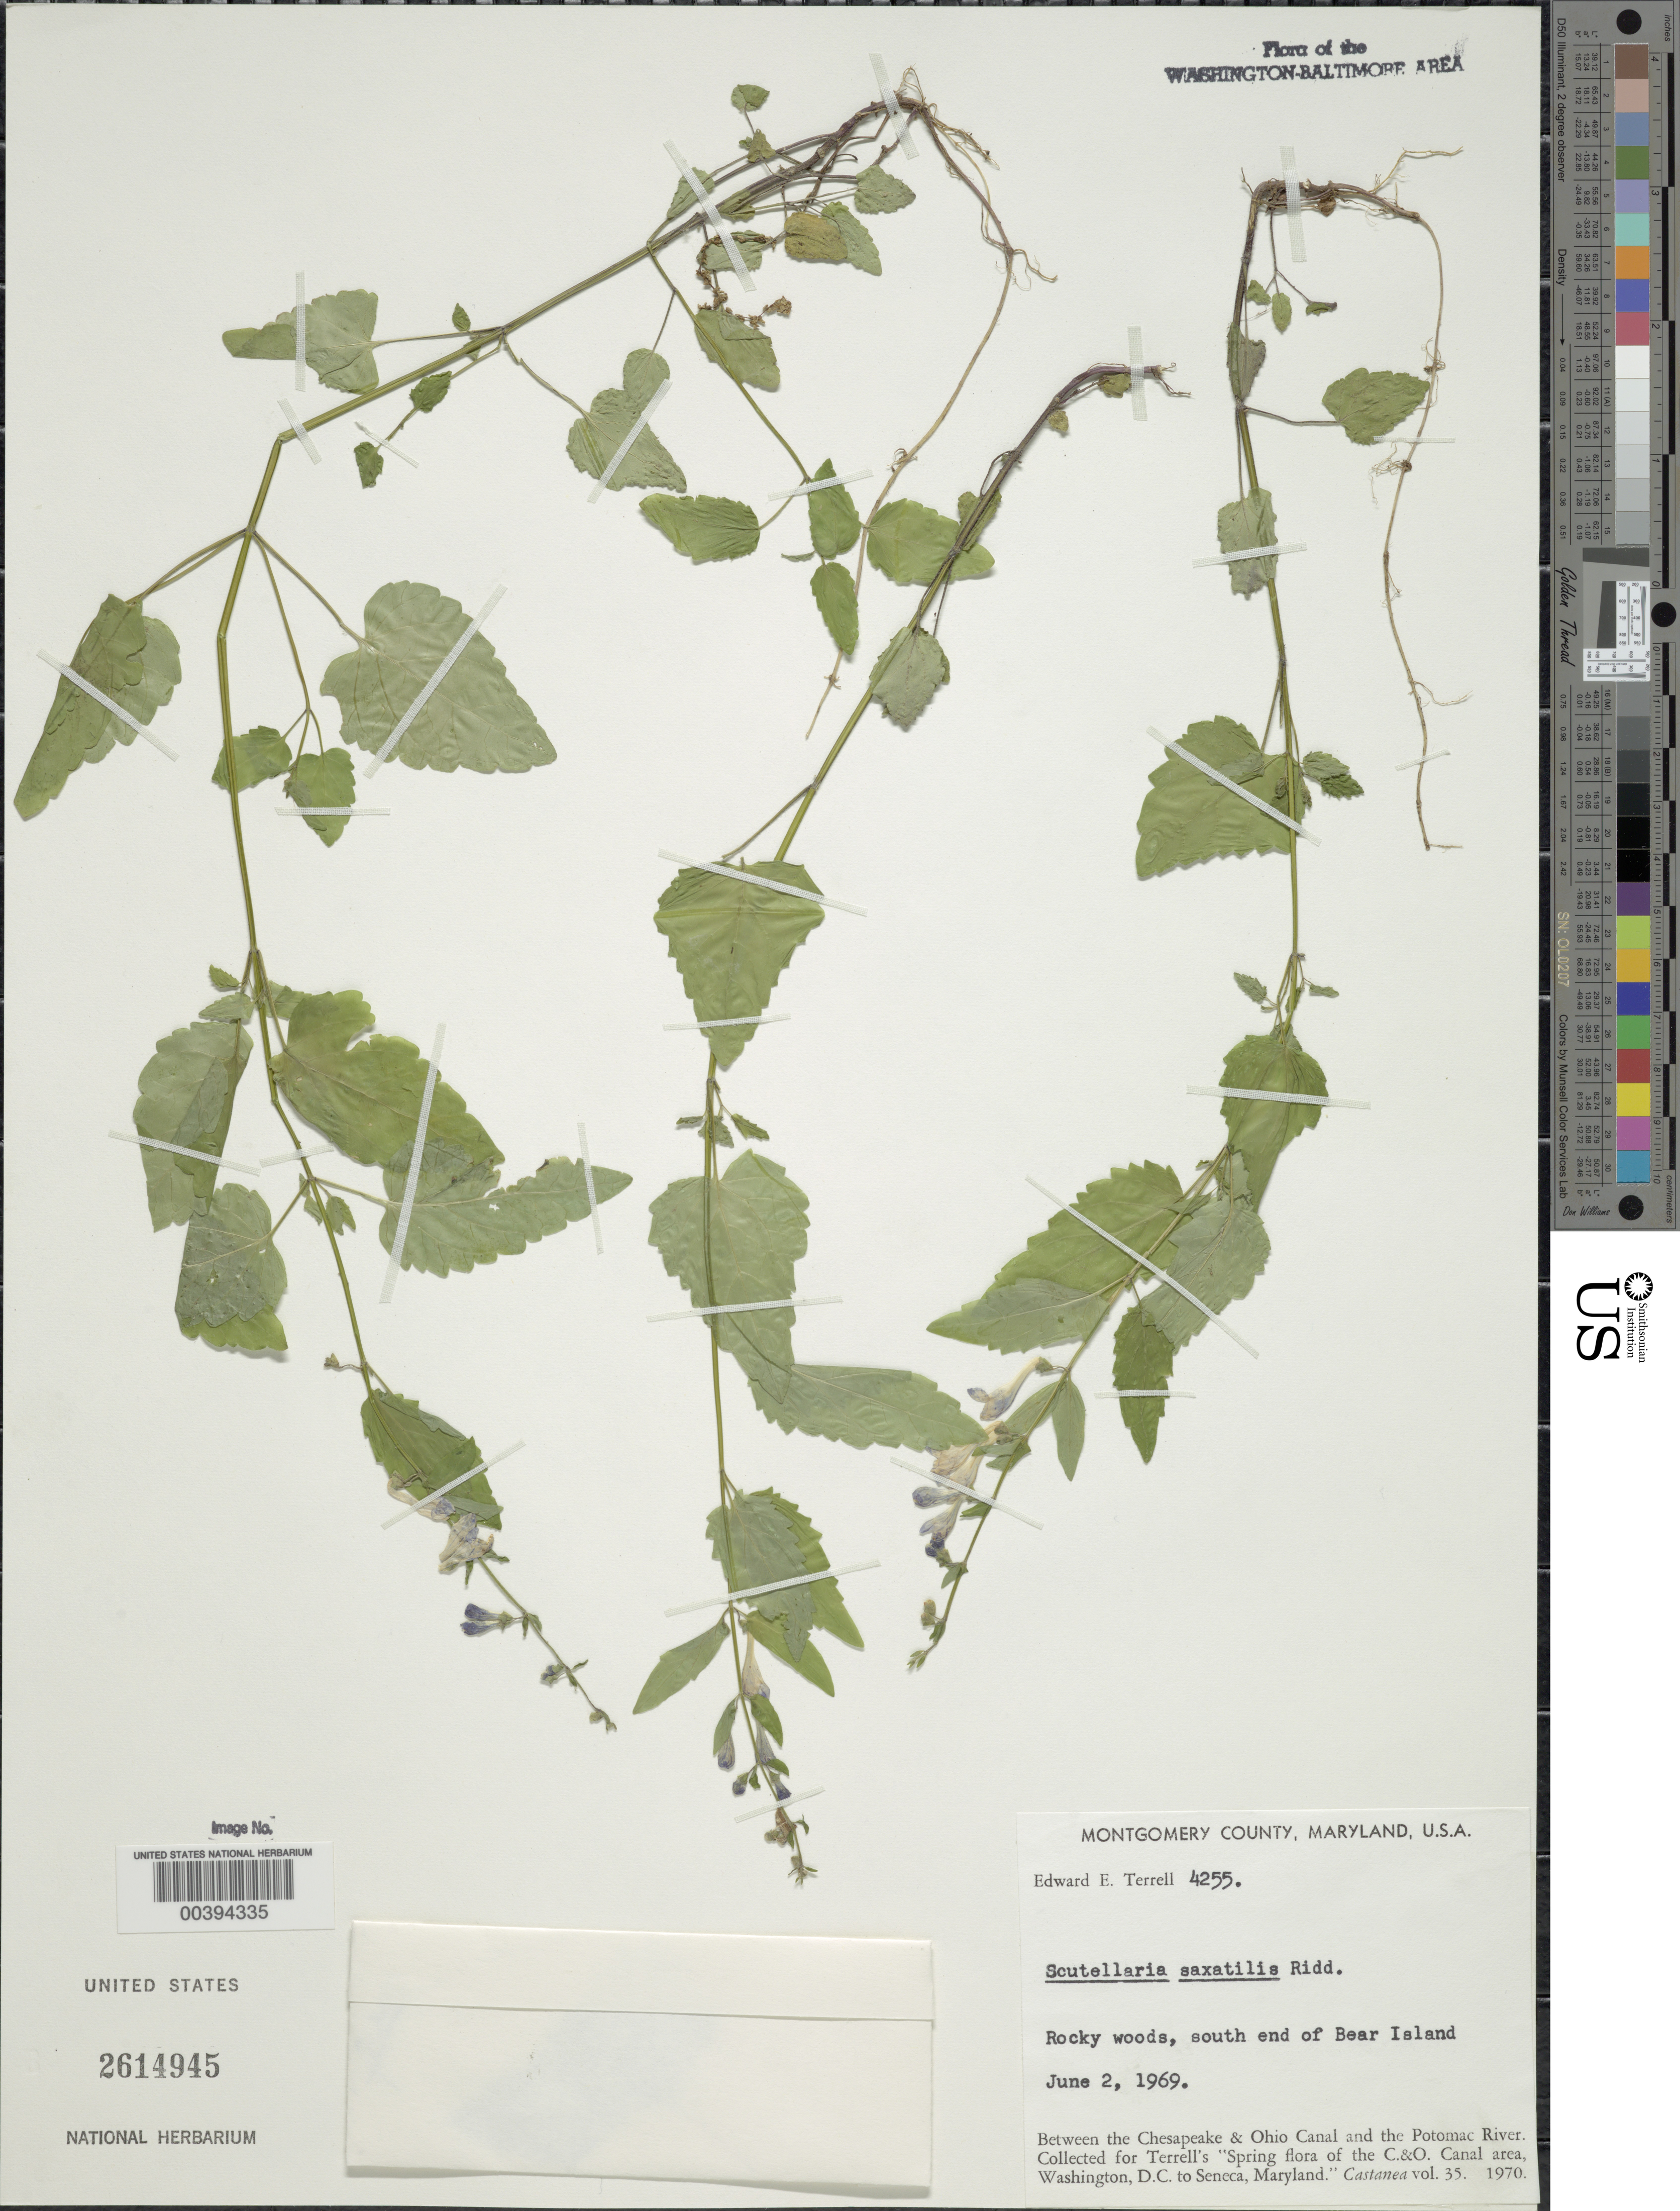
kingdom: Plantae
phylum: Tracheophyta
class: Magnoliopsida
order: Lamiales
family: Lamiaceae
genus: Scutellaria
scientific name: Scutellaria saxatilis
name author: Riddell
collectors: E. E. Terrell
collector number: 4255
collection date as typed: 02 Jun 1969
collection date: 1969-06-02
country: United States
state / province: Maryland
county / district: Montgomery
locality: Bear Island C. & O. Canal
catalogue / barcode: US 2614945